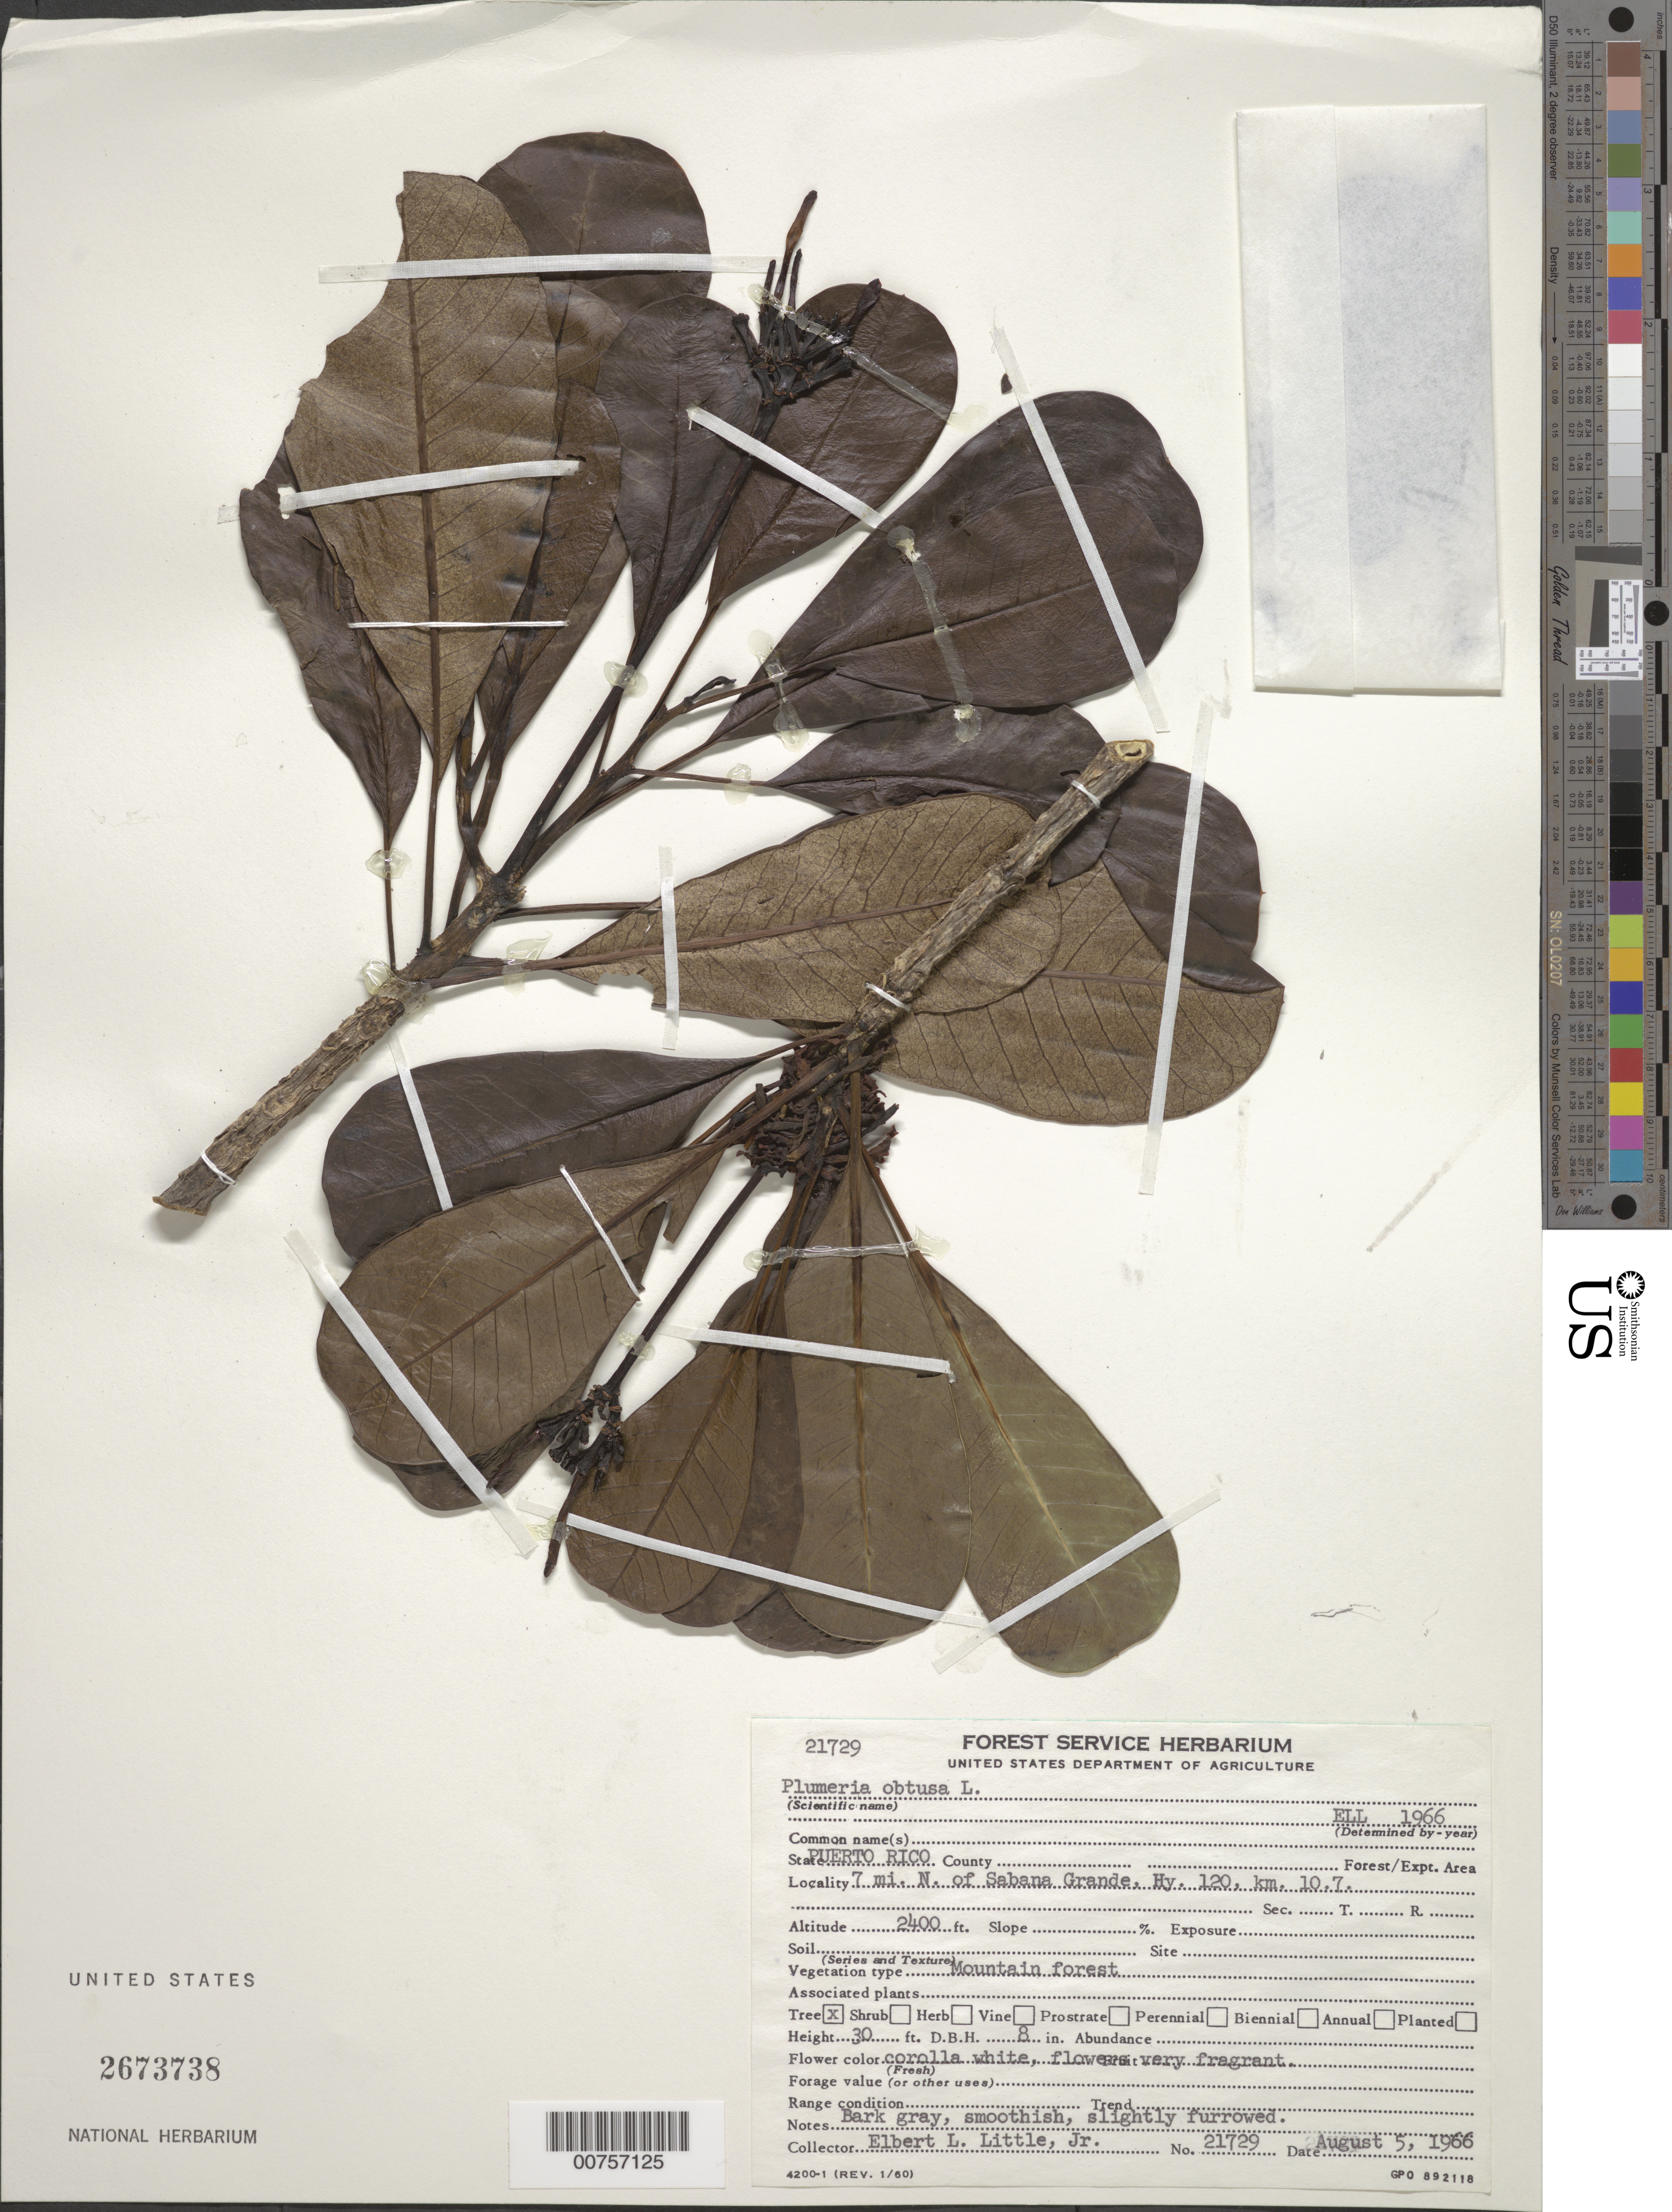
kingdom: Plantae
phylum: Tracheophyta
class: Magnoliopsida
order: Gentianales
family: Apocynaceae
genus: Plumeria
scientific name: Plumeria obtusa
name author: L.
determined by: Little, Elbert L., Jr., (FSSR), United States Department of Agriculture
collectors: E. L. Little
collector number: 21729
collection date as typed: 05 Aug 1966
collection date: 1966-08-05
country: Puerto Rico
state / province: Sabana Grande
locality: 7 mi N of Sabana Grande, Hy 120, km 10.7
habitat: Mountain forest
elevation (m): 732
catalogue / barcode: US 2673738